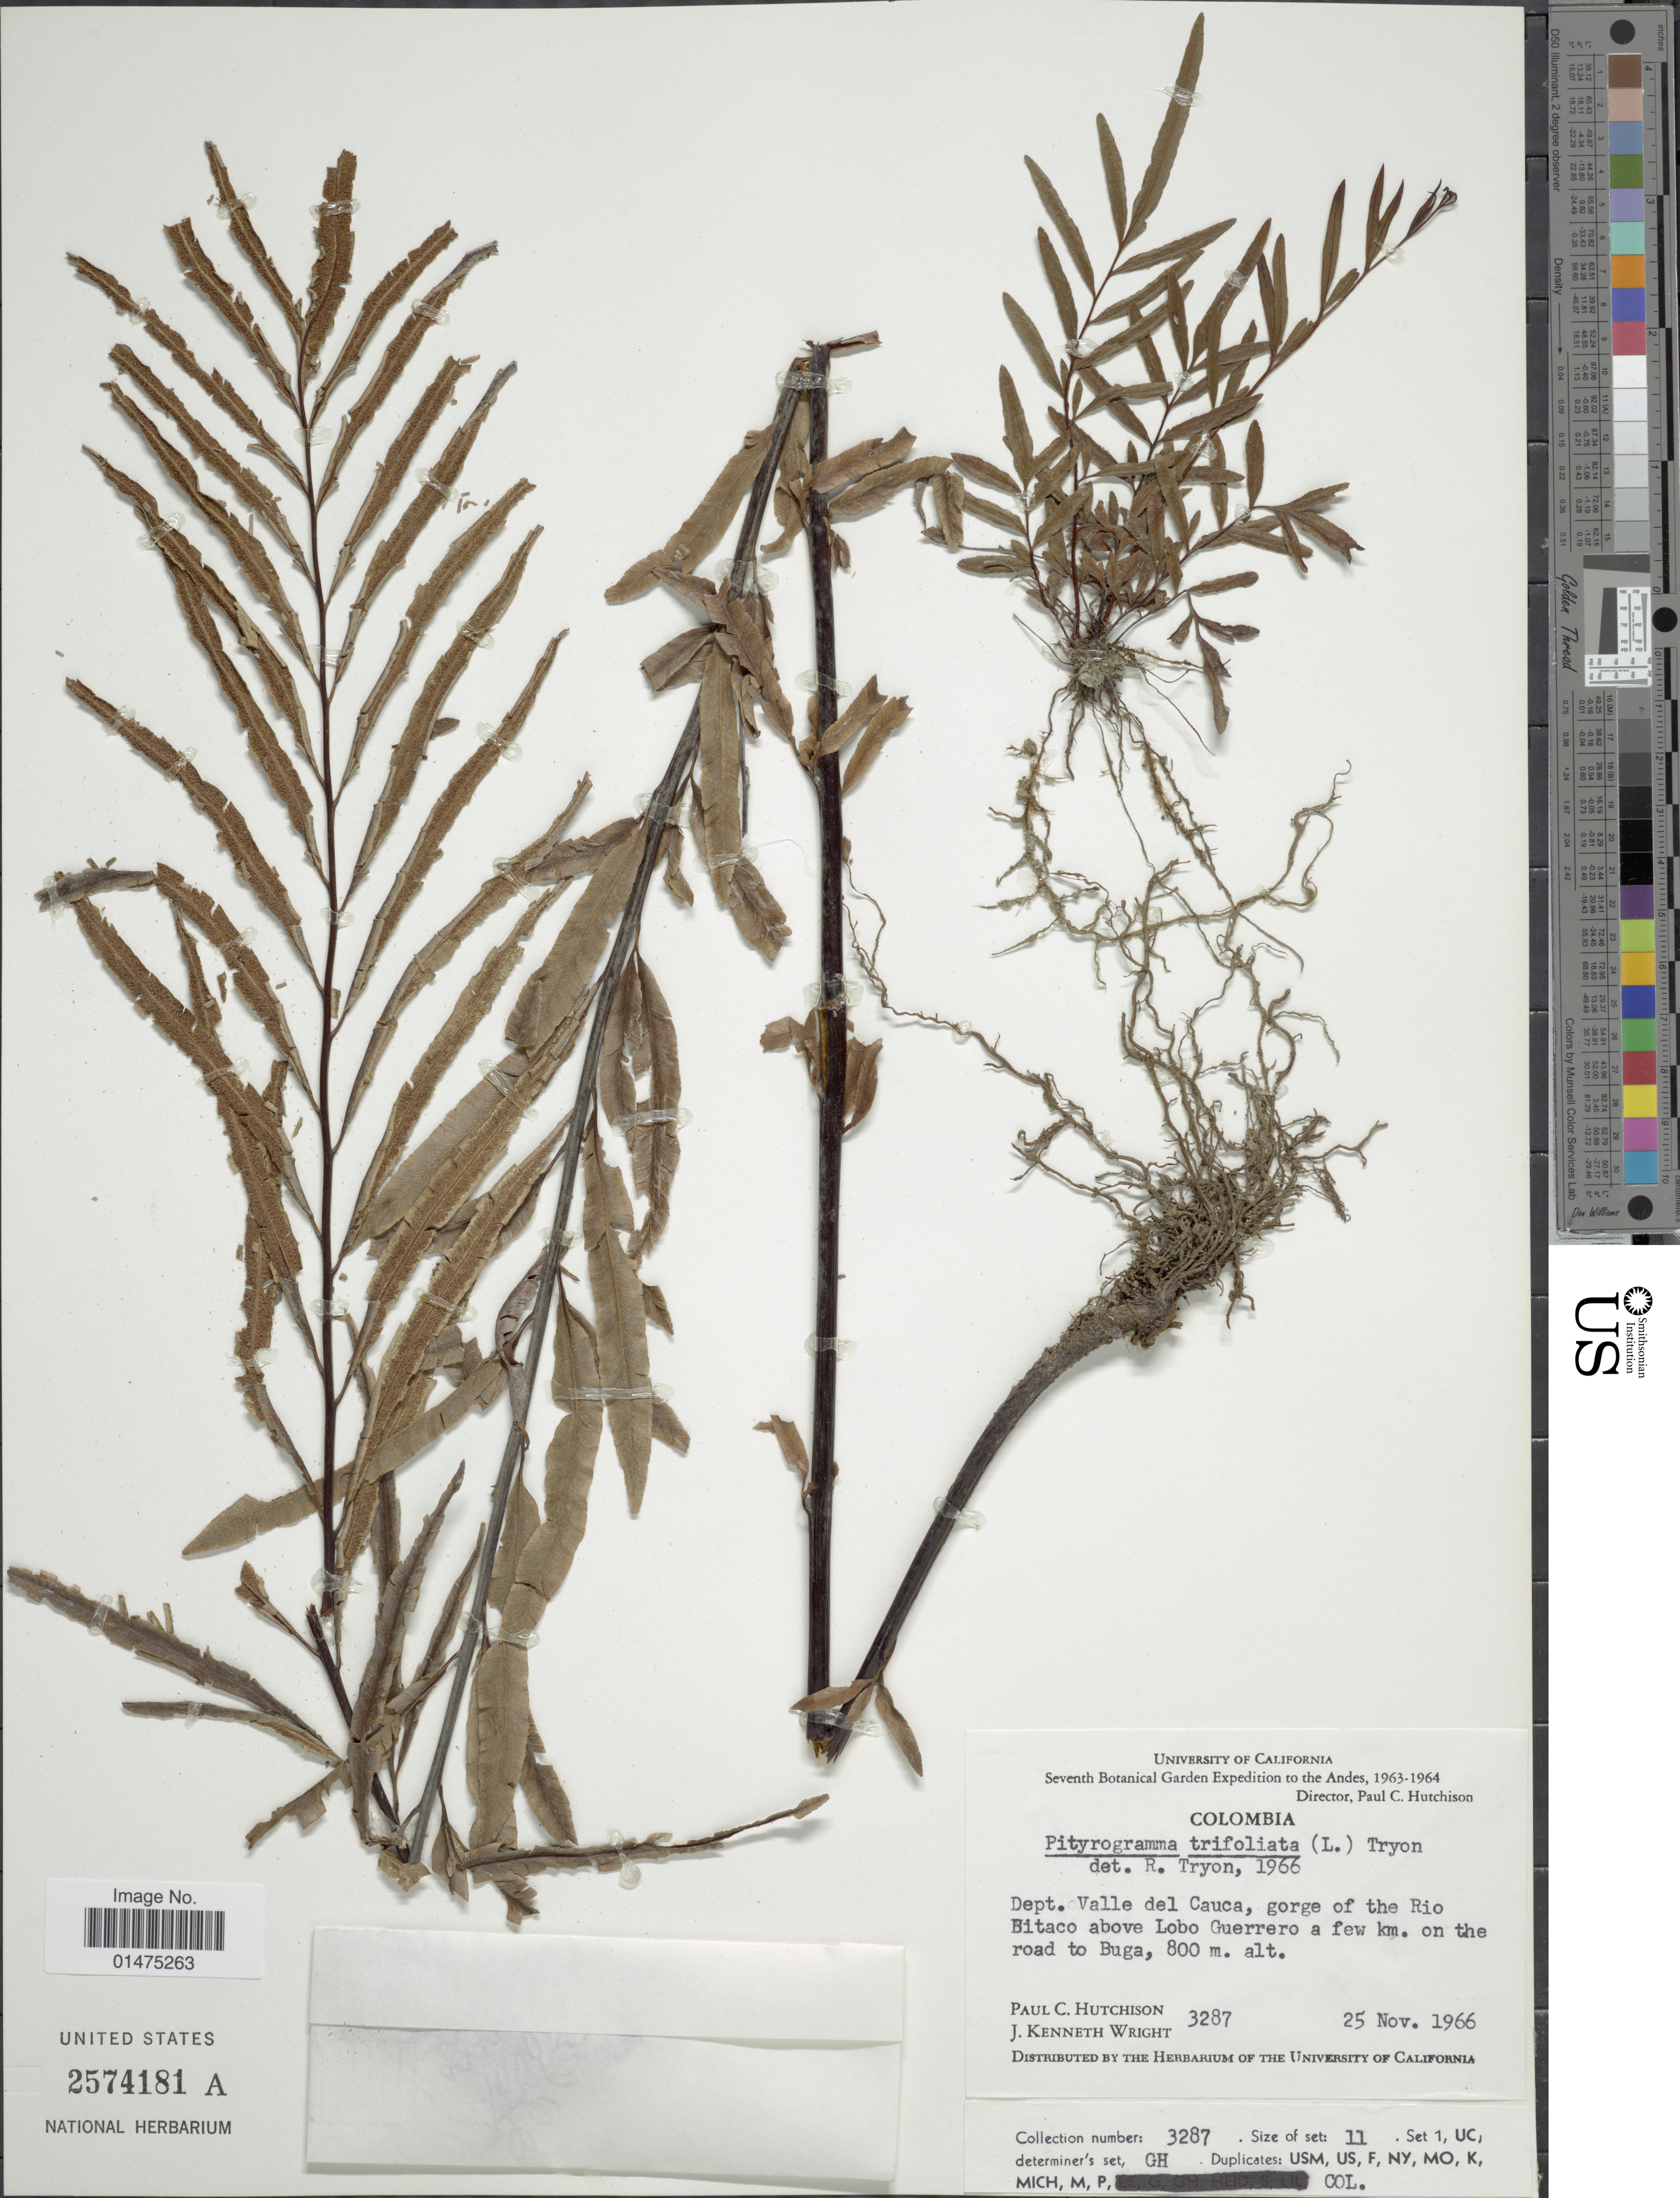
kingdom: Plantae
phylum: Tracheophyta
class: Polypodiopsida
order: Polypodiales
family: Pteridaceae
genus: Pityrogramma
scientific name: Pityrogramma trifoliata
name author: (L.) R.M. Tryon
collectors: P. C. Hutchison & J. K. Wright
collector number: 3287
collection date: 1966-11-25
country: Colombia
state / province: Valle del Cauca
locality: Gorge of the Rio Bitaco above Lobo Guerrero a few km. on the road to Buga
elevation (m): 800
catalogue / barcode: US 2574181A